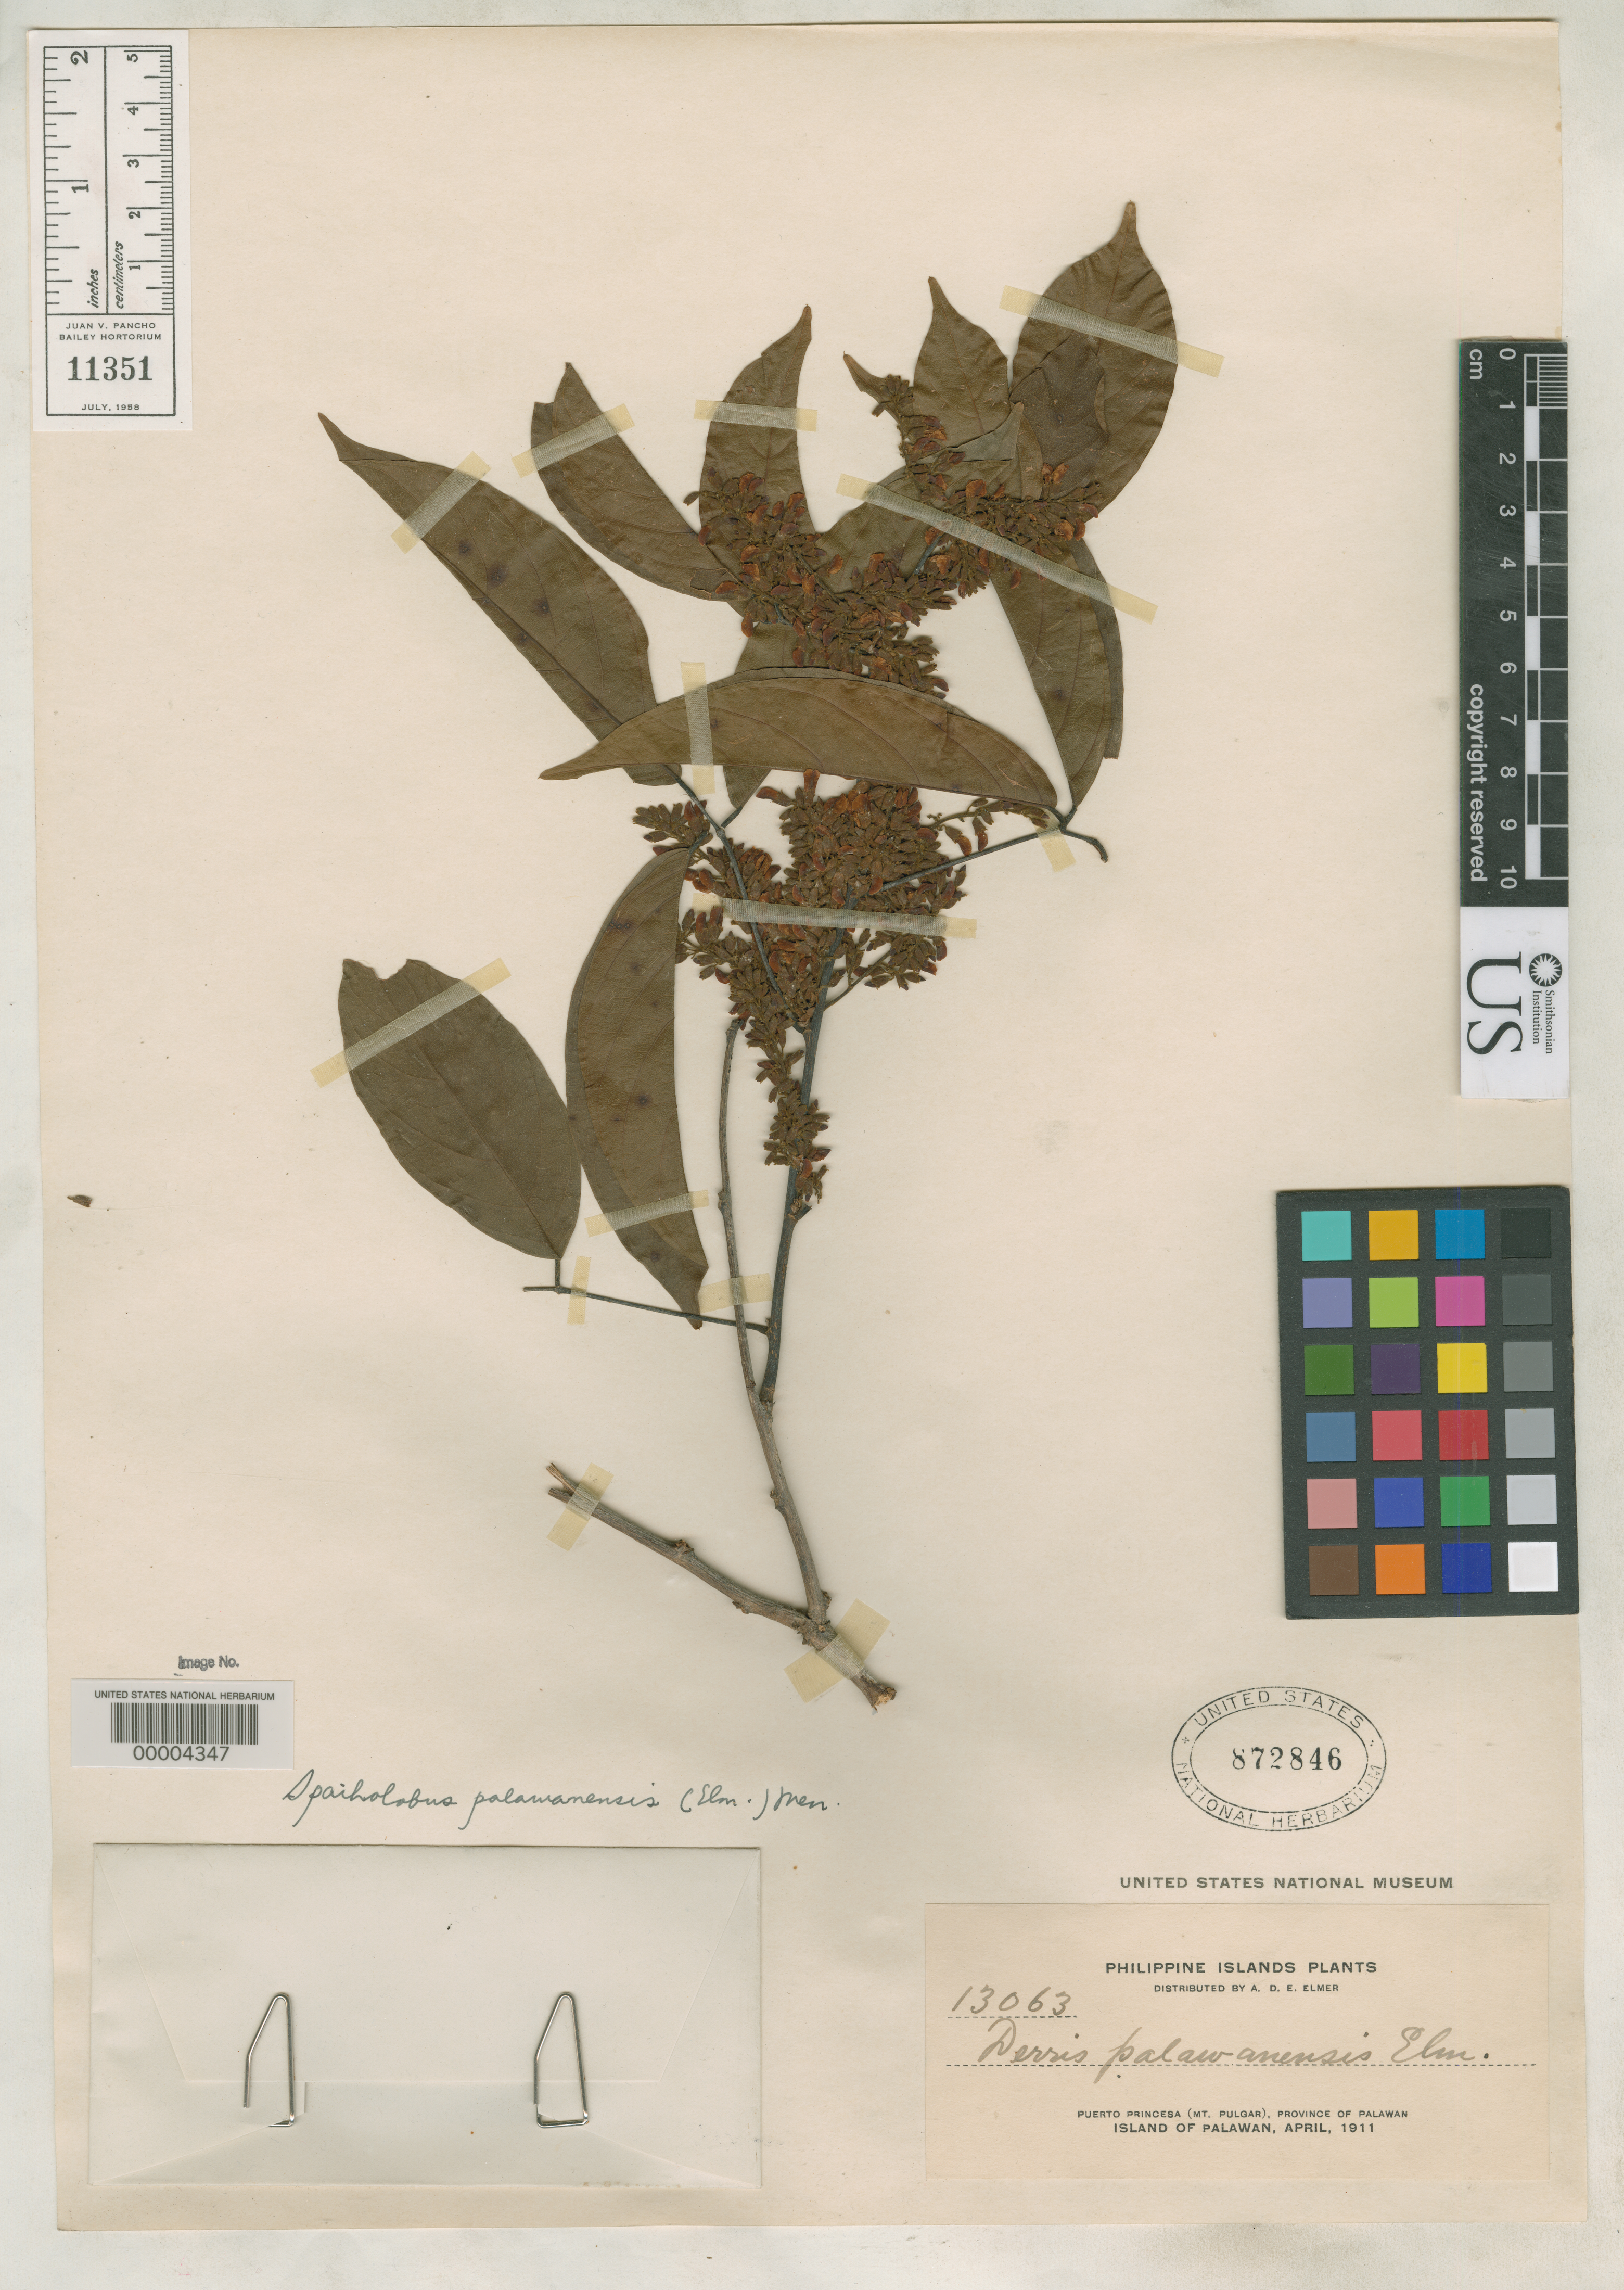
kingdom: Plantae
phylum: Tracheophyta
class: Magnoliopsida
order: Fabales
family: Fabaceae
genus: Derris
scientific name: Derris palawensis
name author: Elmer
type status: Isotype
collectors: A. D. E. Elmer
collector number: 13063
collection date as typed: Apr 1911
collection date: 1911-04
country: Philippines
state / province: Mimaropa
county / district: Palawan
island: Palawan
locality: Puerto Princesca, Mt. Pulgar.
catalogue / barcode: US 872846